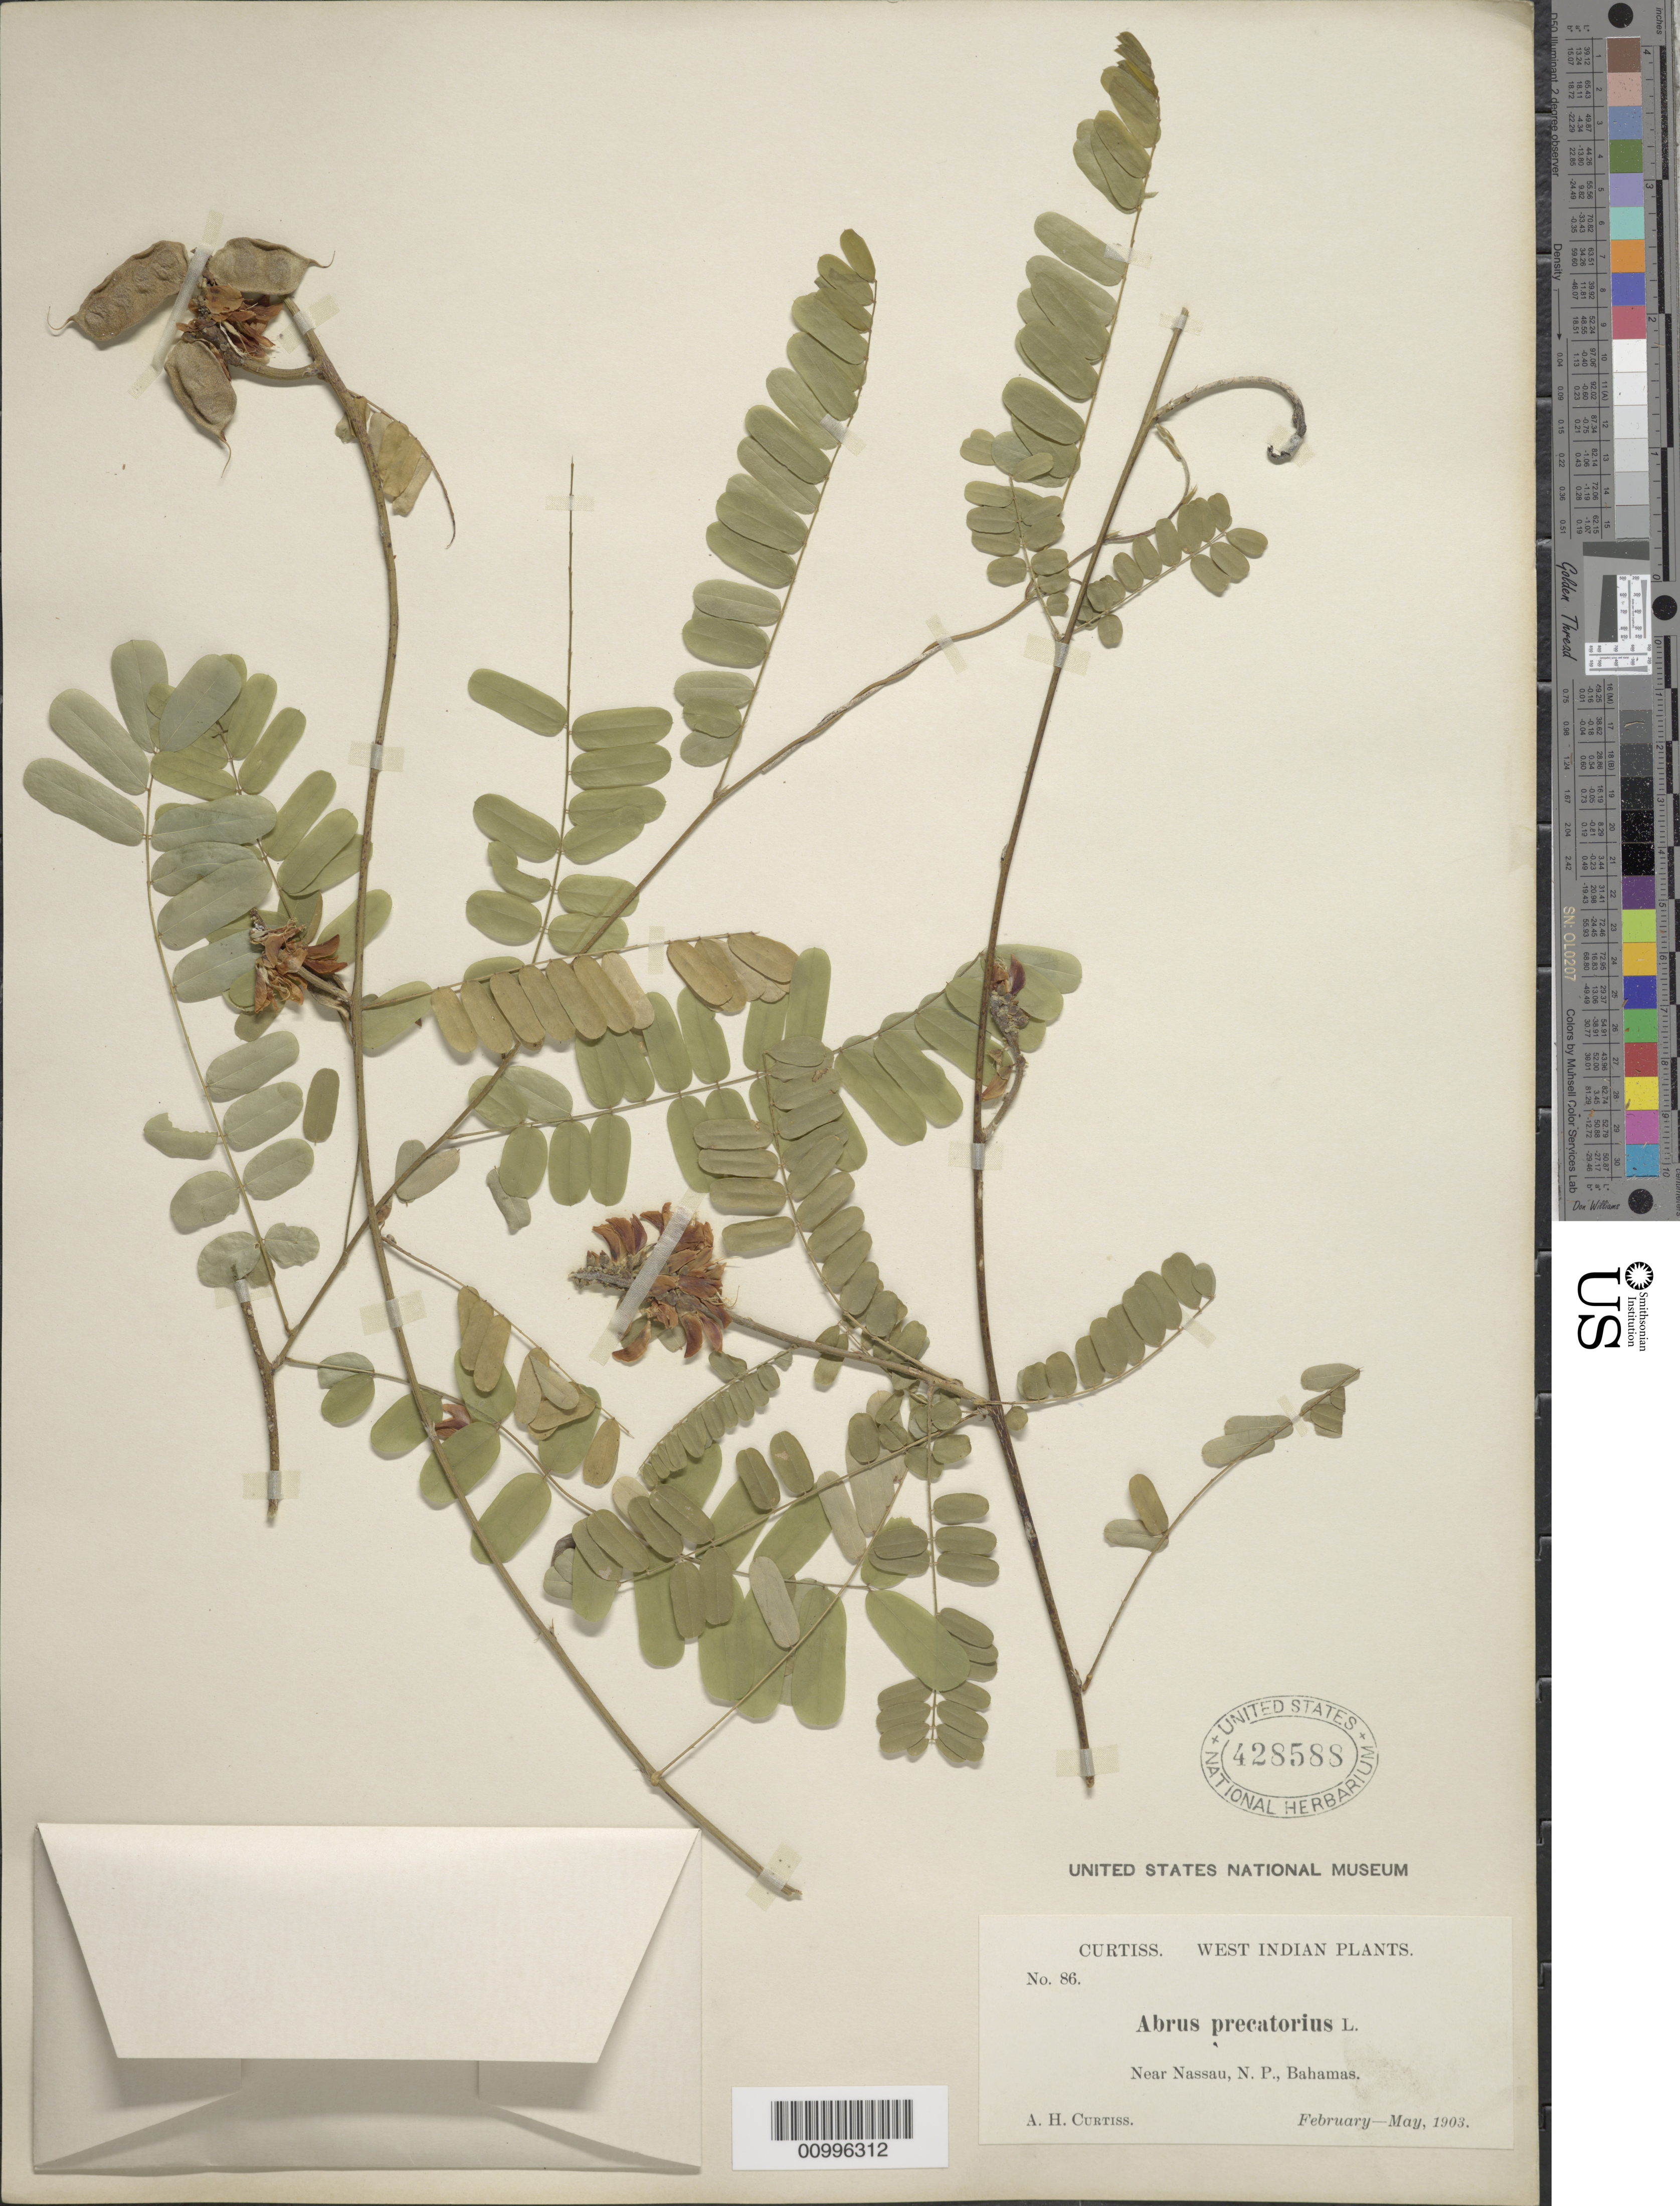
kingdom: Plantae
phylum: Tracheophyta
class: Magnoliopsida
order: Fabales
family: Fabaceae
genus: Abrus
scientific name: Abrus precatorius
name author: L.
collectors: A. H. Curtiss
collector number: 86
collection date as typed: Feb 1903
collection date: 1903-02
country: Bahamas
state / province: New Providence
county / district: Nassau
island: New Providence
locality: Near Nassau, N. P., Bahammas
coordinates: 0 N, 0 E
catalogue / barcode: US 428588